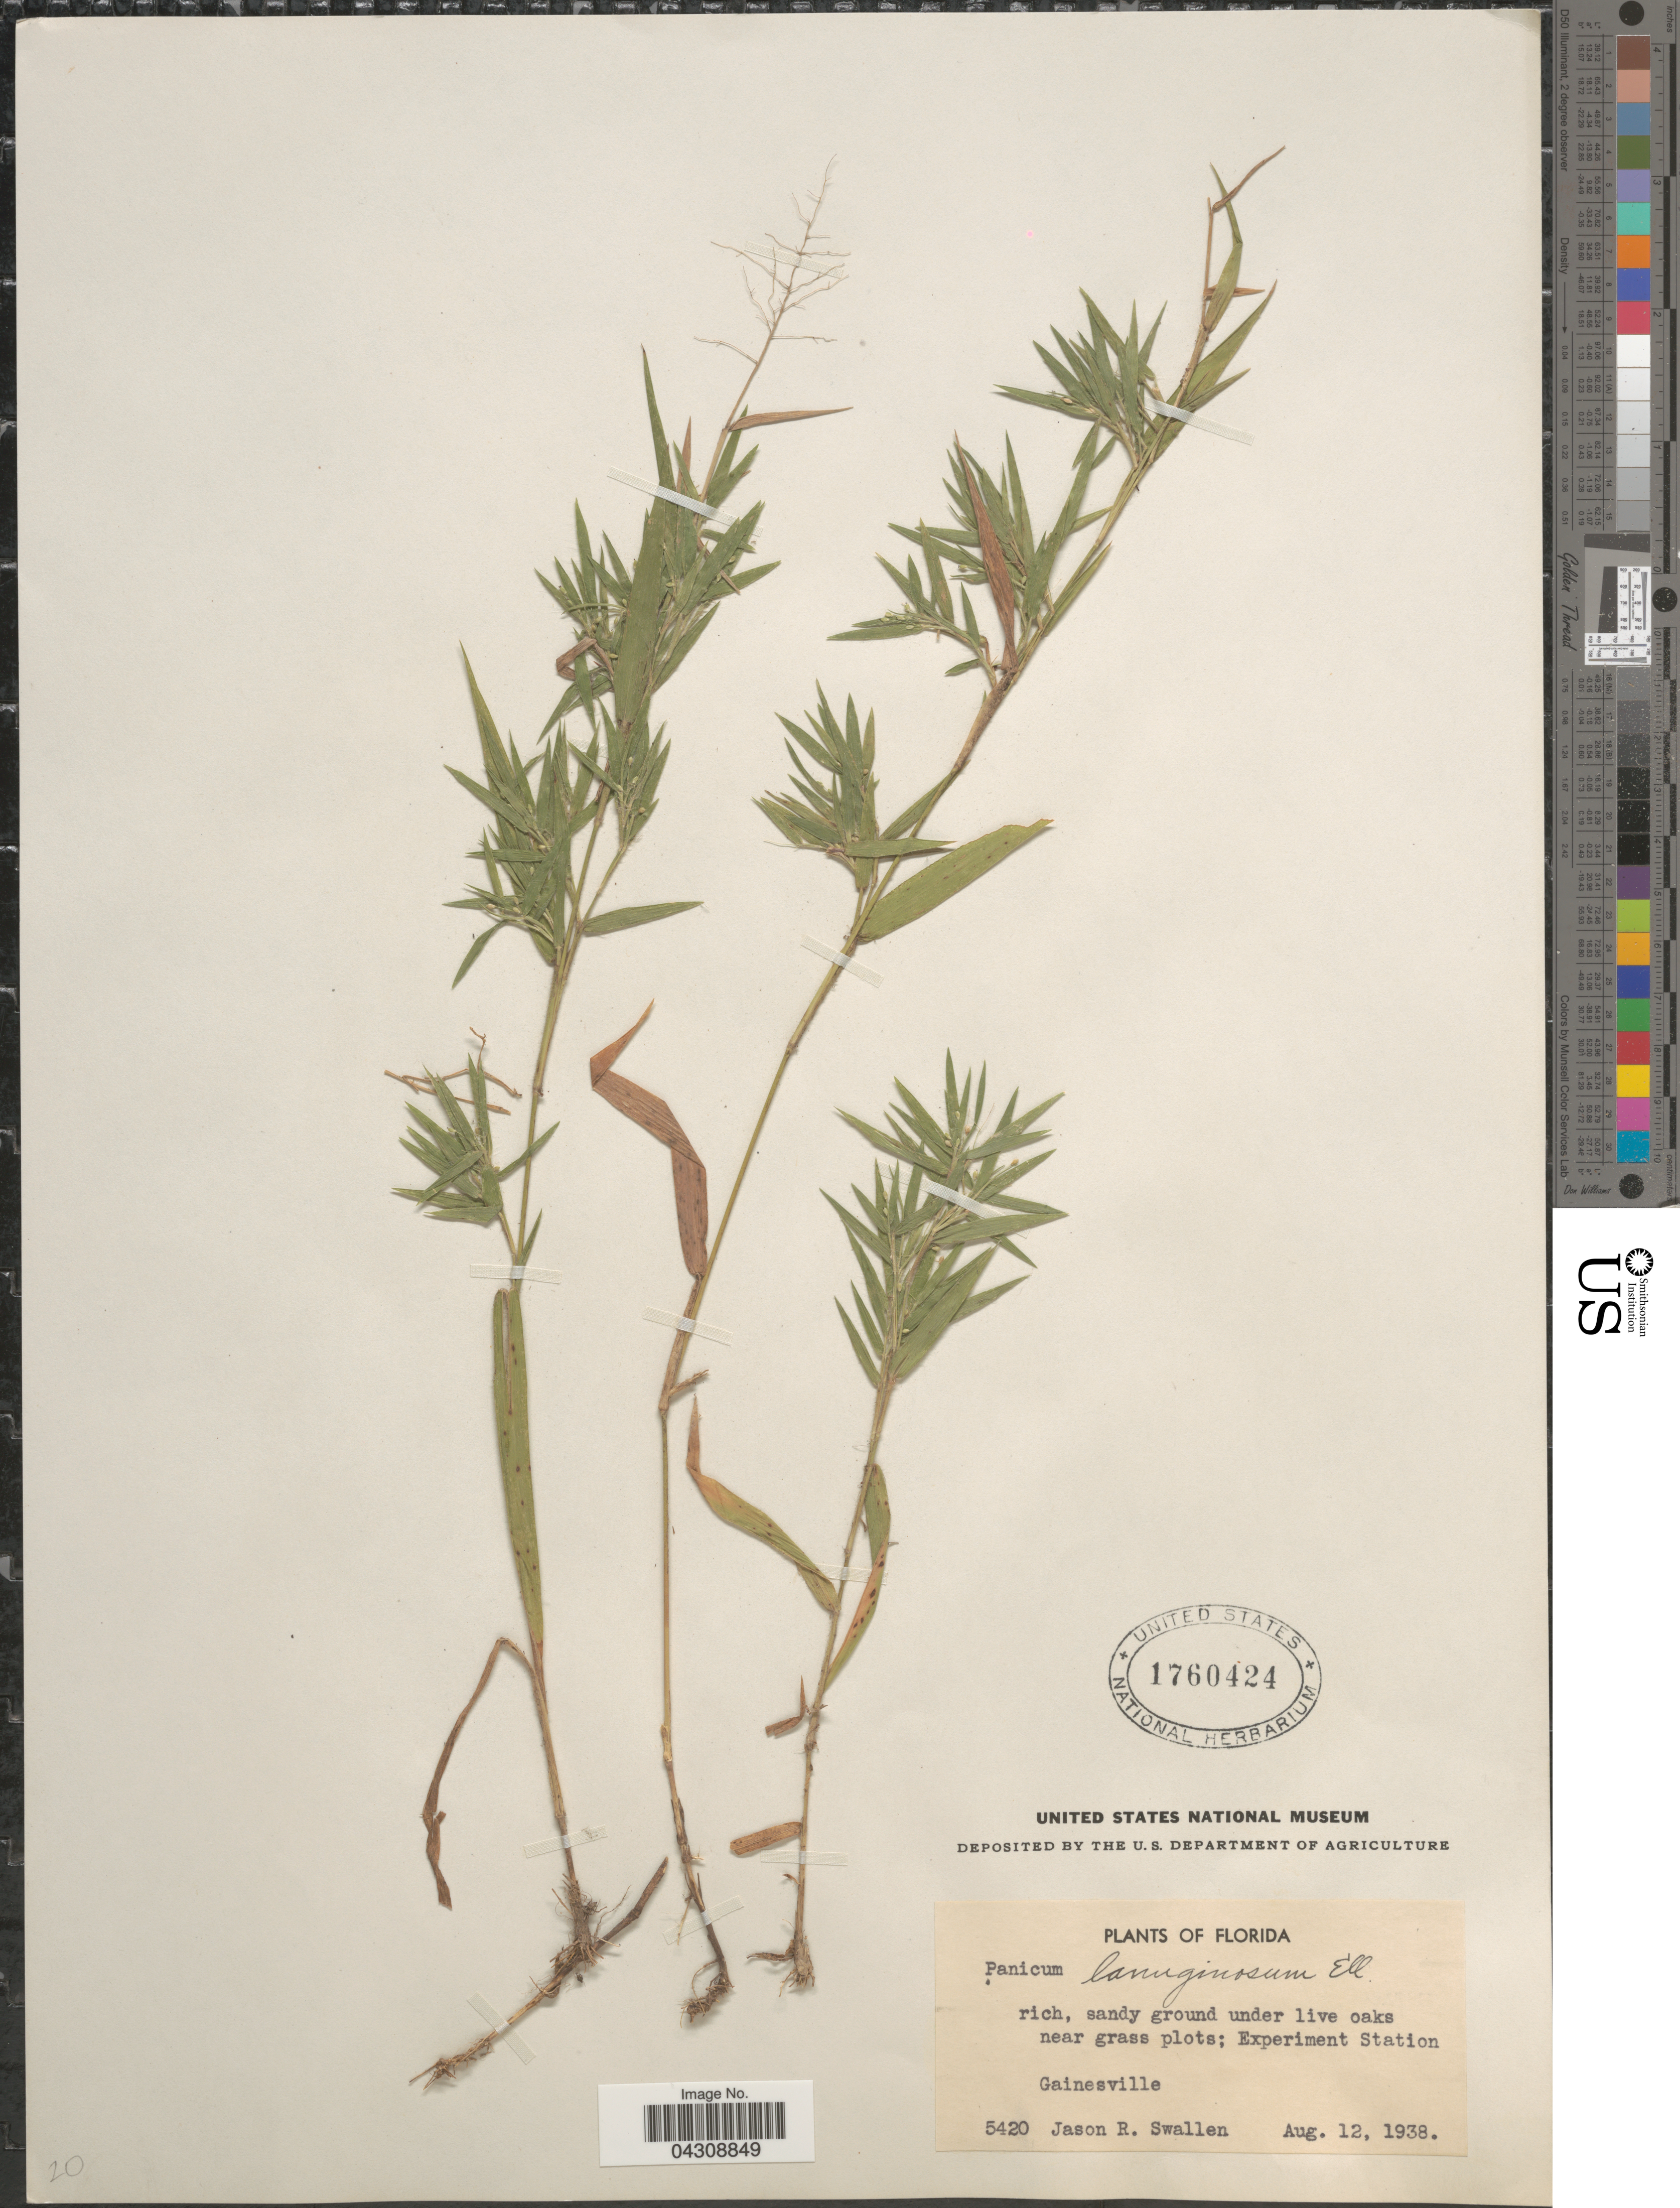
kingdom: Plantae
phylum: Tracheophyta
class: Liliopsida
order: Poales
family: Poaceae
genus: Dichanthelium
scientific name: Dichanthelium acuminatum var. acuminatum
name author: (Sw.) Gould & C.A. Clark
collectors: J. R. Swallen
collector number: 5420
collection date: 1938-08-12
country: United States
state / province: Florida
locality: Rich, sandy ground under live oaks near grass plots; Experiment Station. Gainesville.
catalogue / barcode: US 1760424